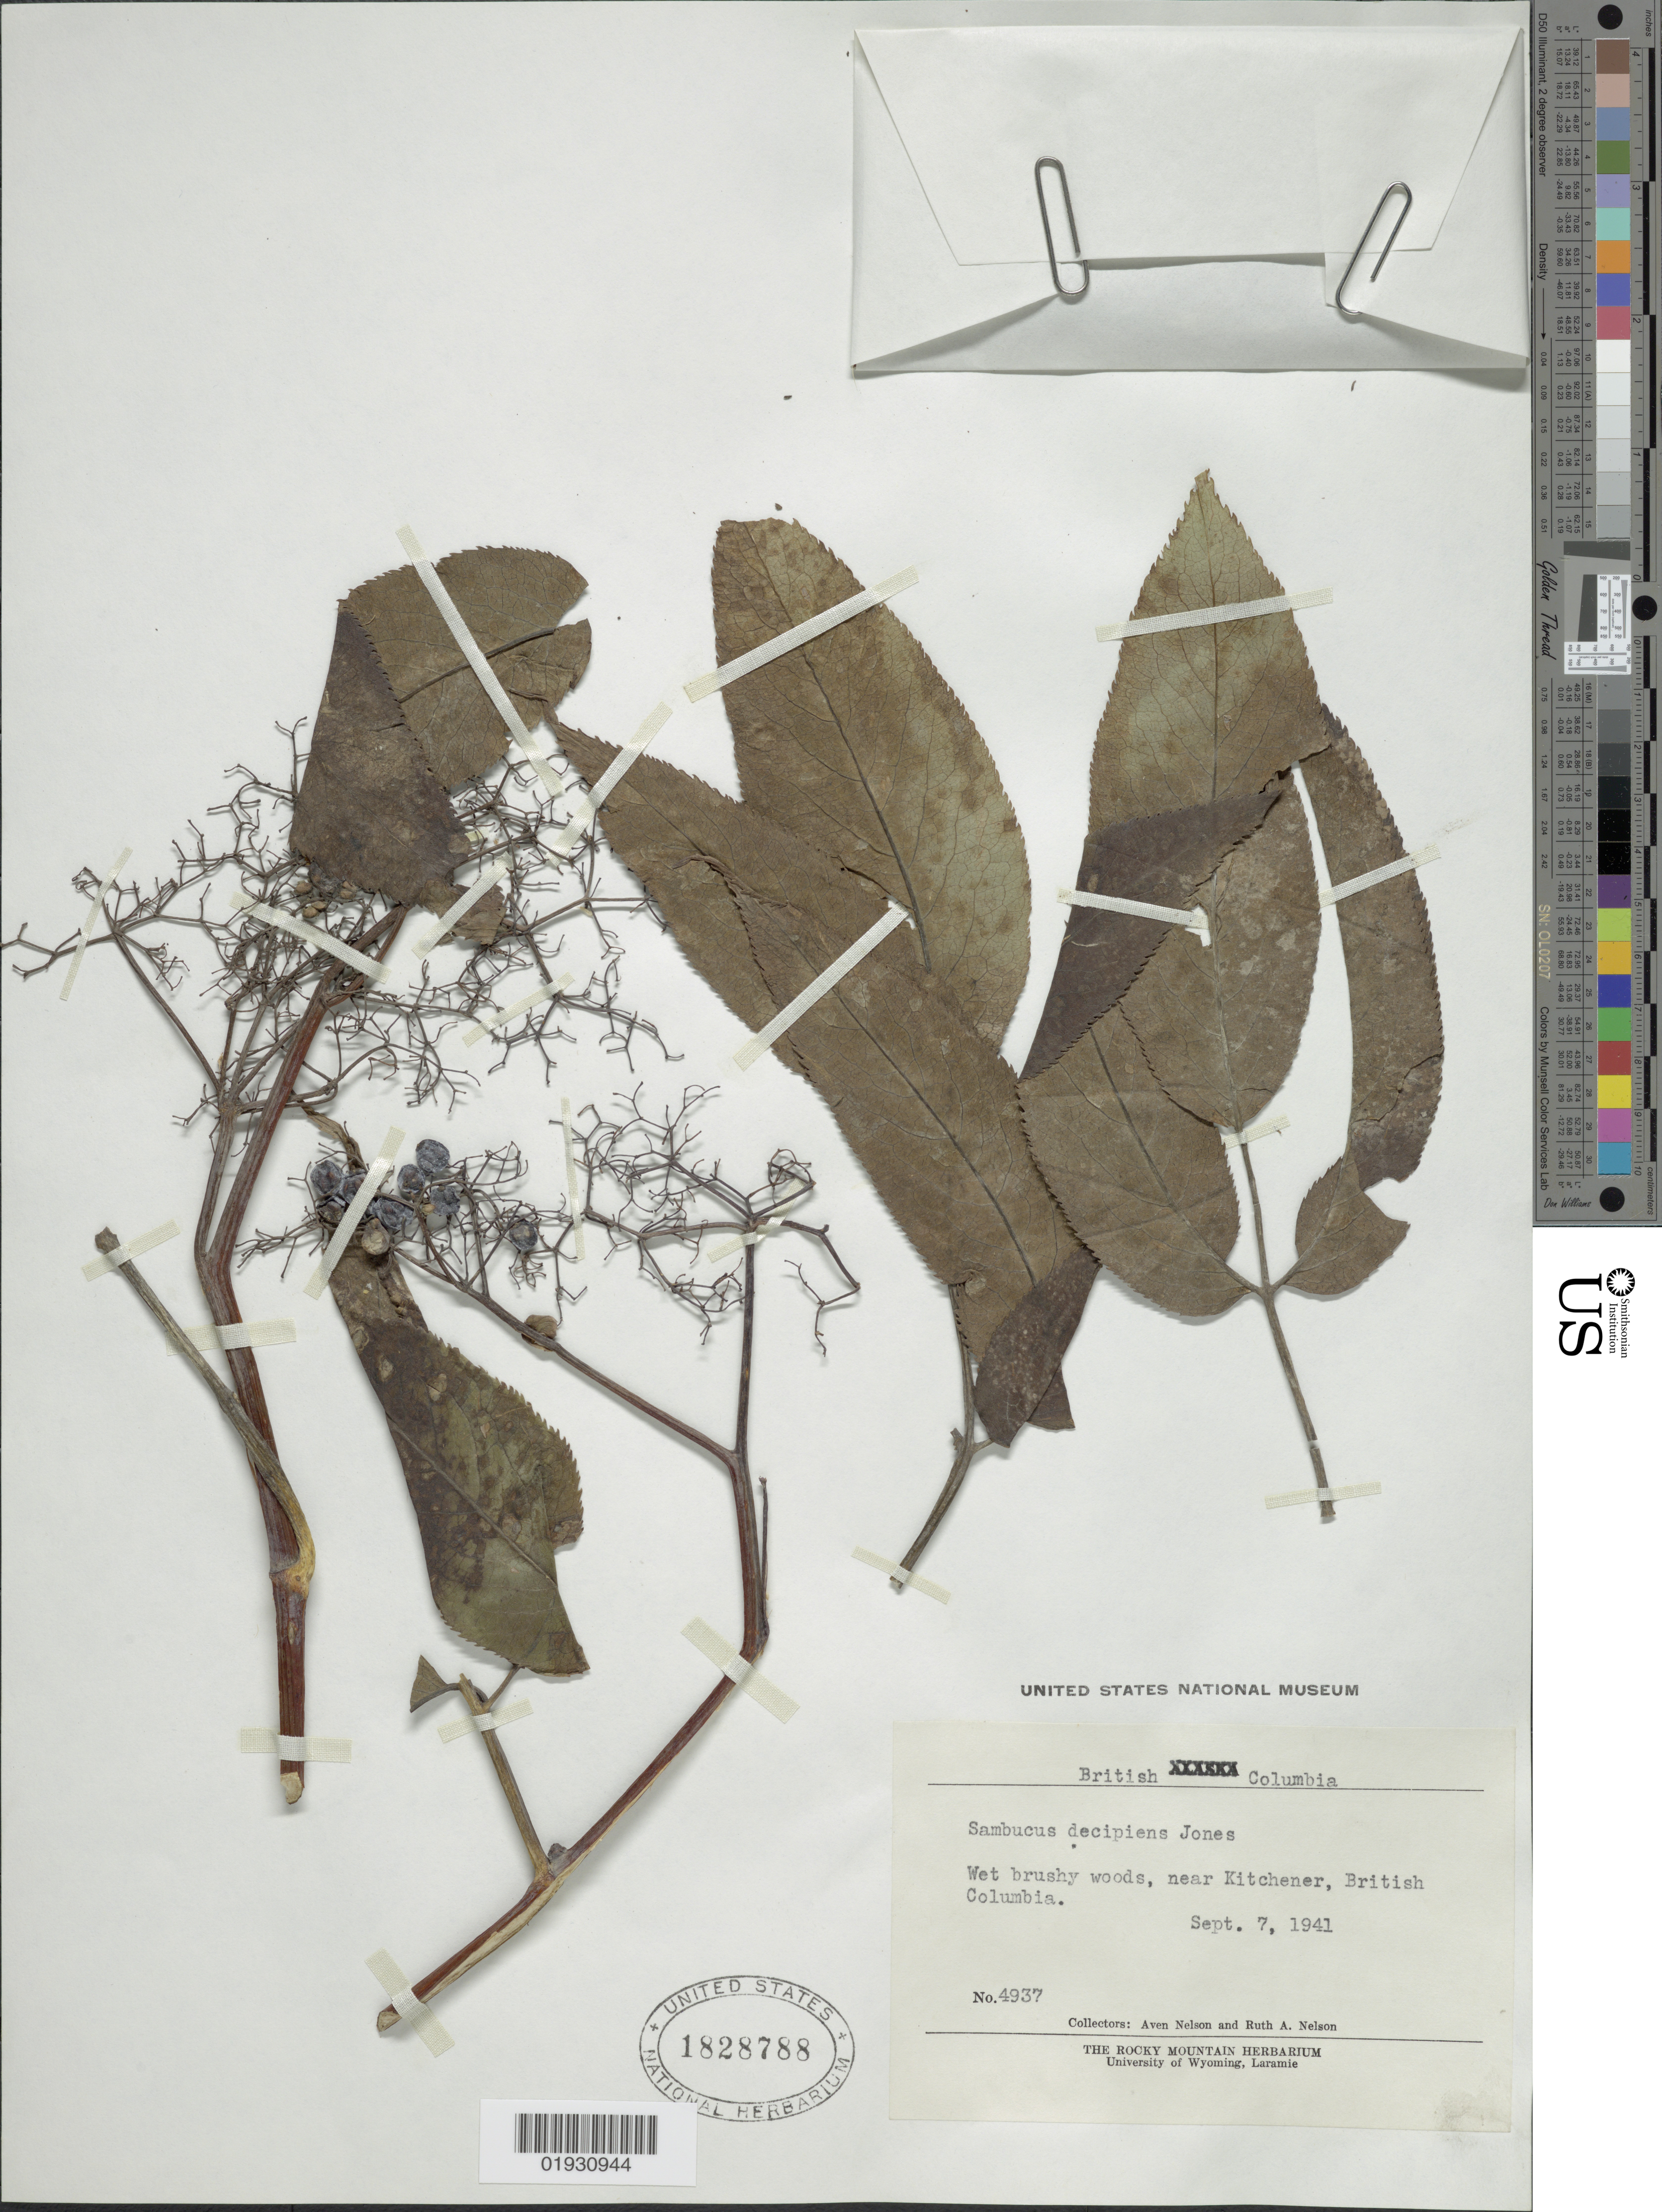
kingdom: Plantae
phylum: Tracheophyta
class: Magnoliopsida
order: Dipsacales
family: Viburnaceae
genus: Sambucus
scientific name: Sambucus decipiens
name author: M.E. Jones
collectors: A. Nelson & R. A. Nelson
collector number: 4937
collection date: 1941-09-07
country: Canada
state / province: British Columbia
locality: Near Kitchener.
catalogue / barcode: US 1828788